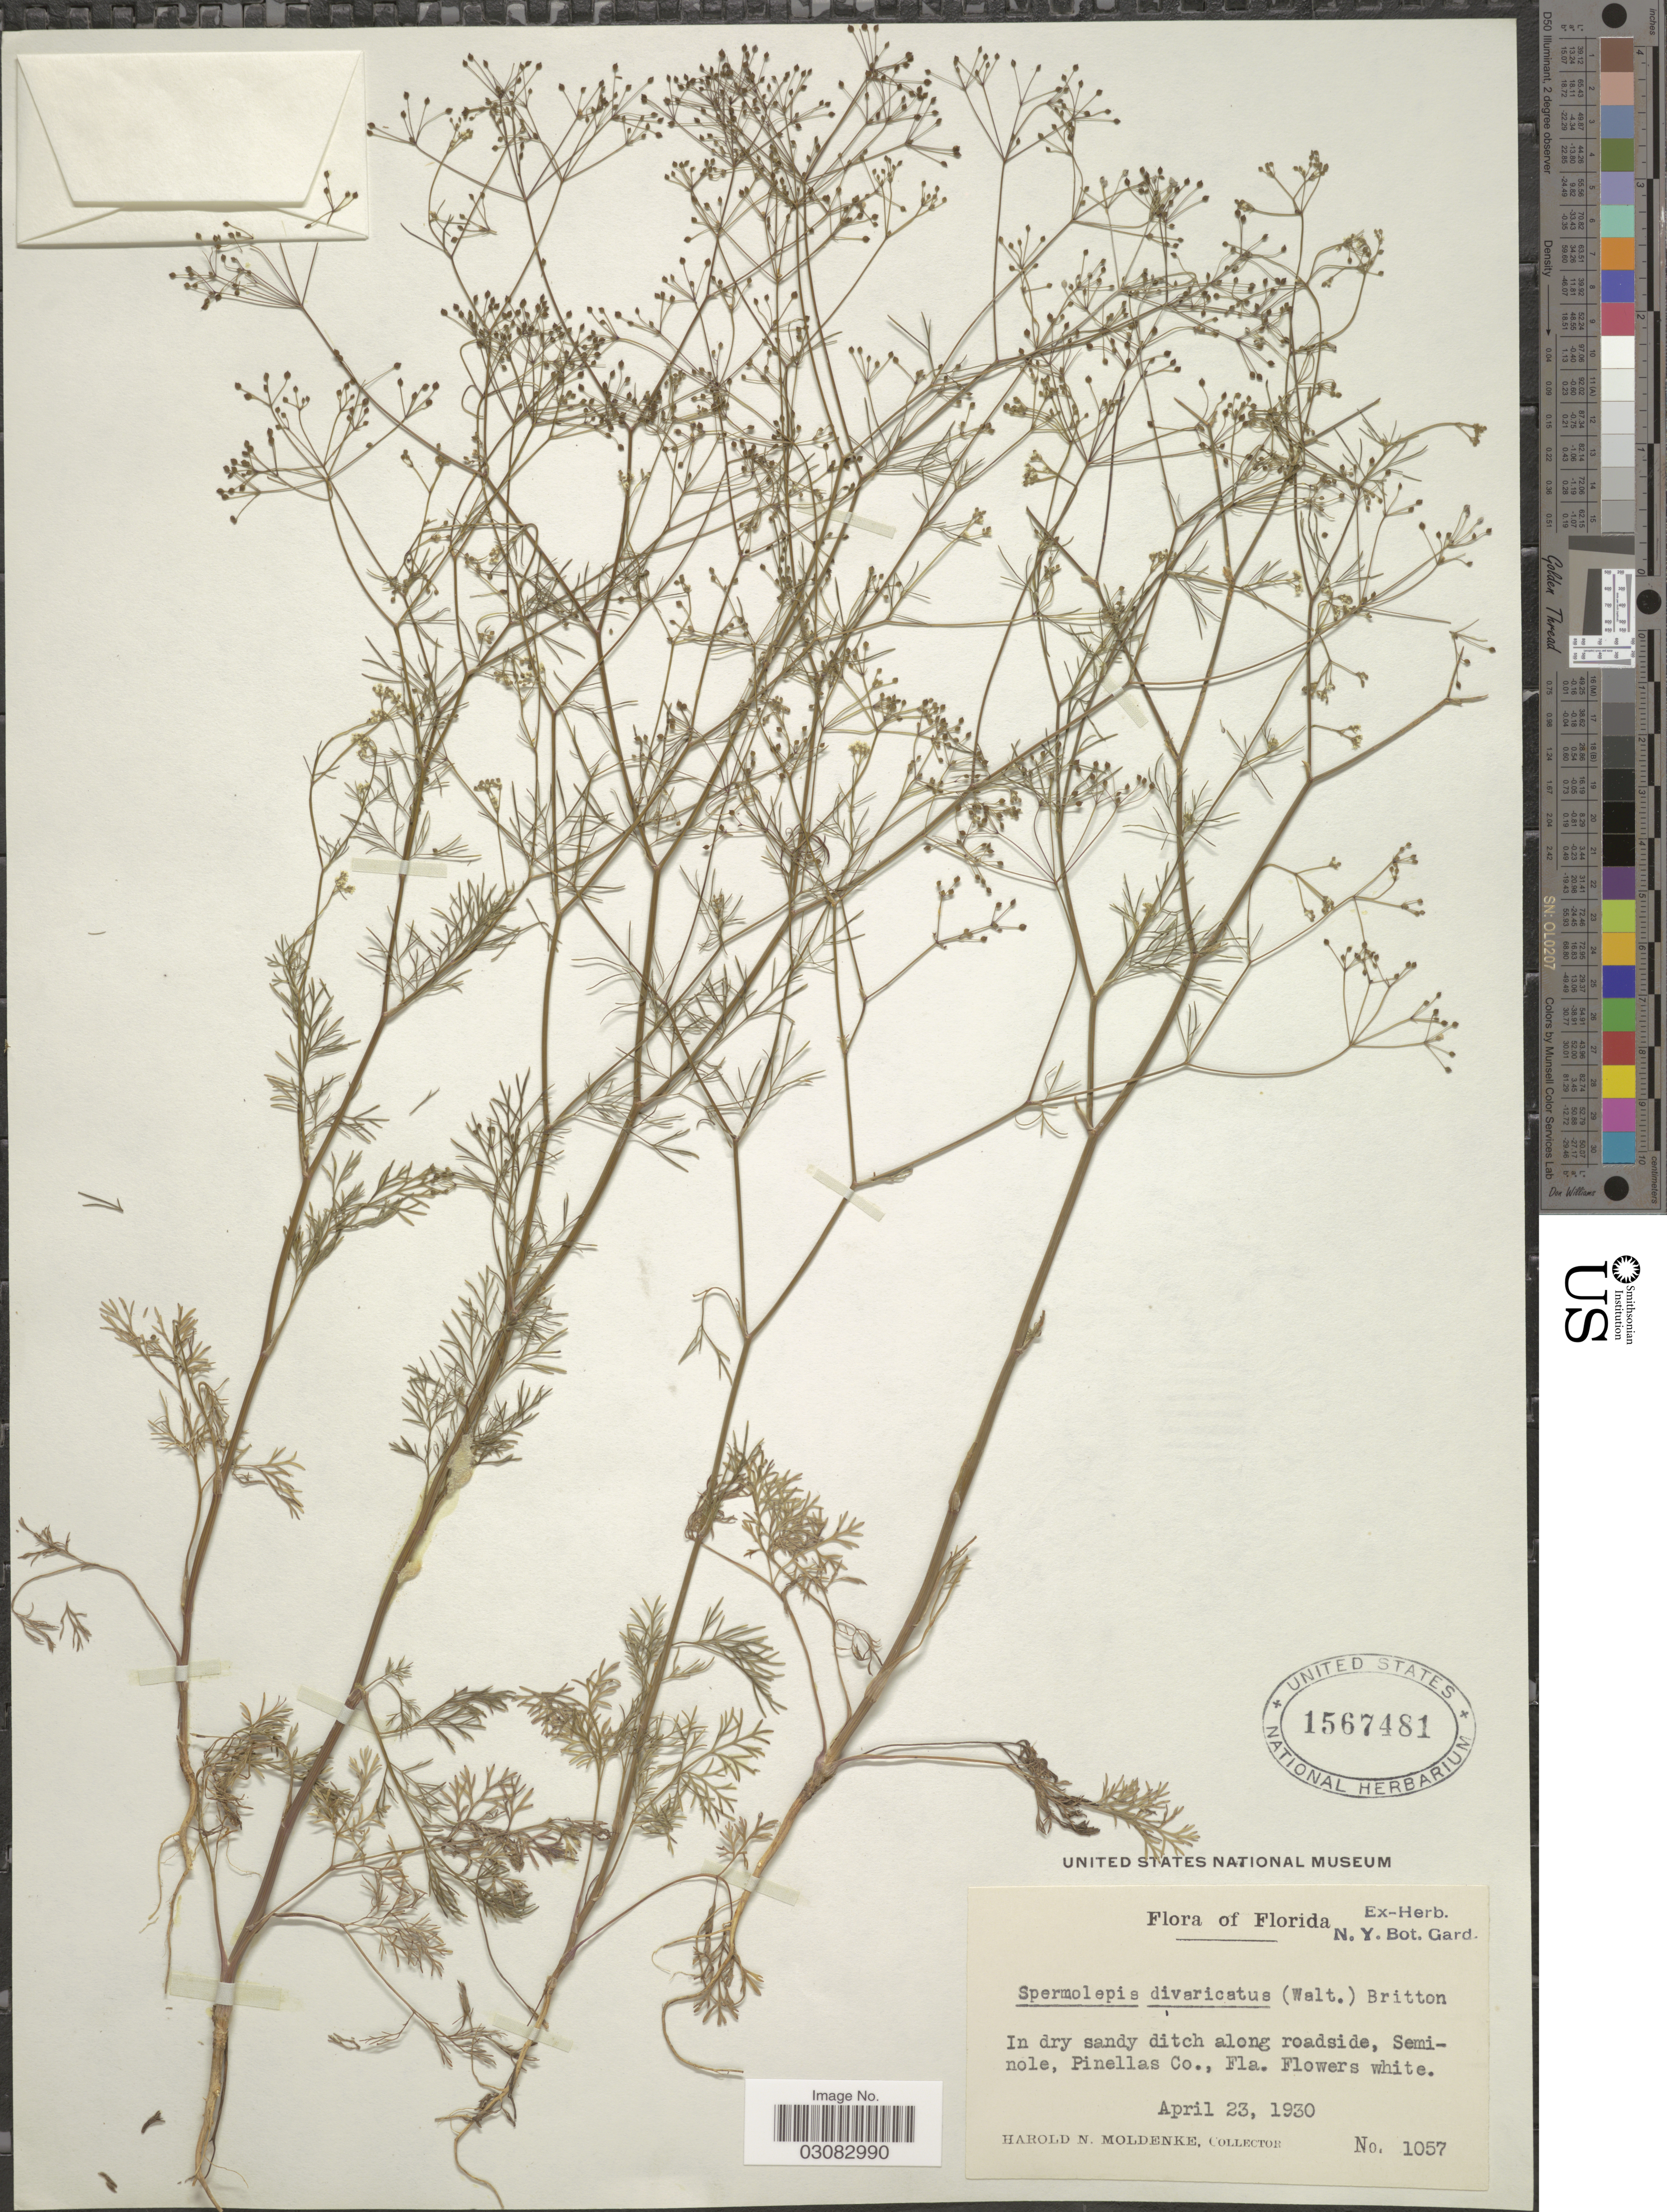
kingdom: Plantae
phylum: Tracheophyta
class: Magnoliopsida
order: Apiales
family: Apiaceae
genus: Spermolepis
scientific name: Spermolepis divaricata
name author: (Walter) Raf.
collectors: H. N. Moldenke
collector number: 1057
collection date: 1930-04-23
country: United States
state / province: Florida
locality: In dry sandy ditch along roadside, Seminole, Pinellas Co.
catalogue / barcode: US 1567481